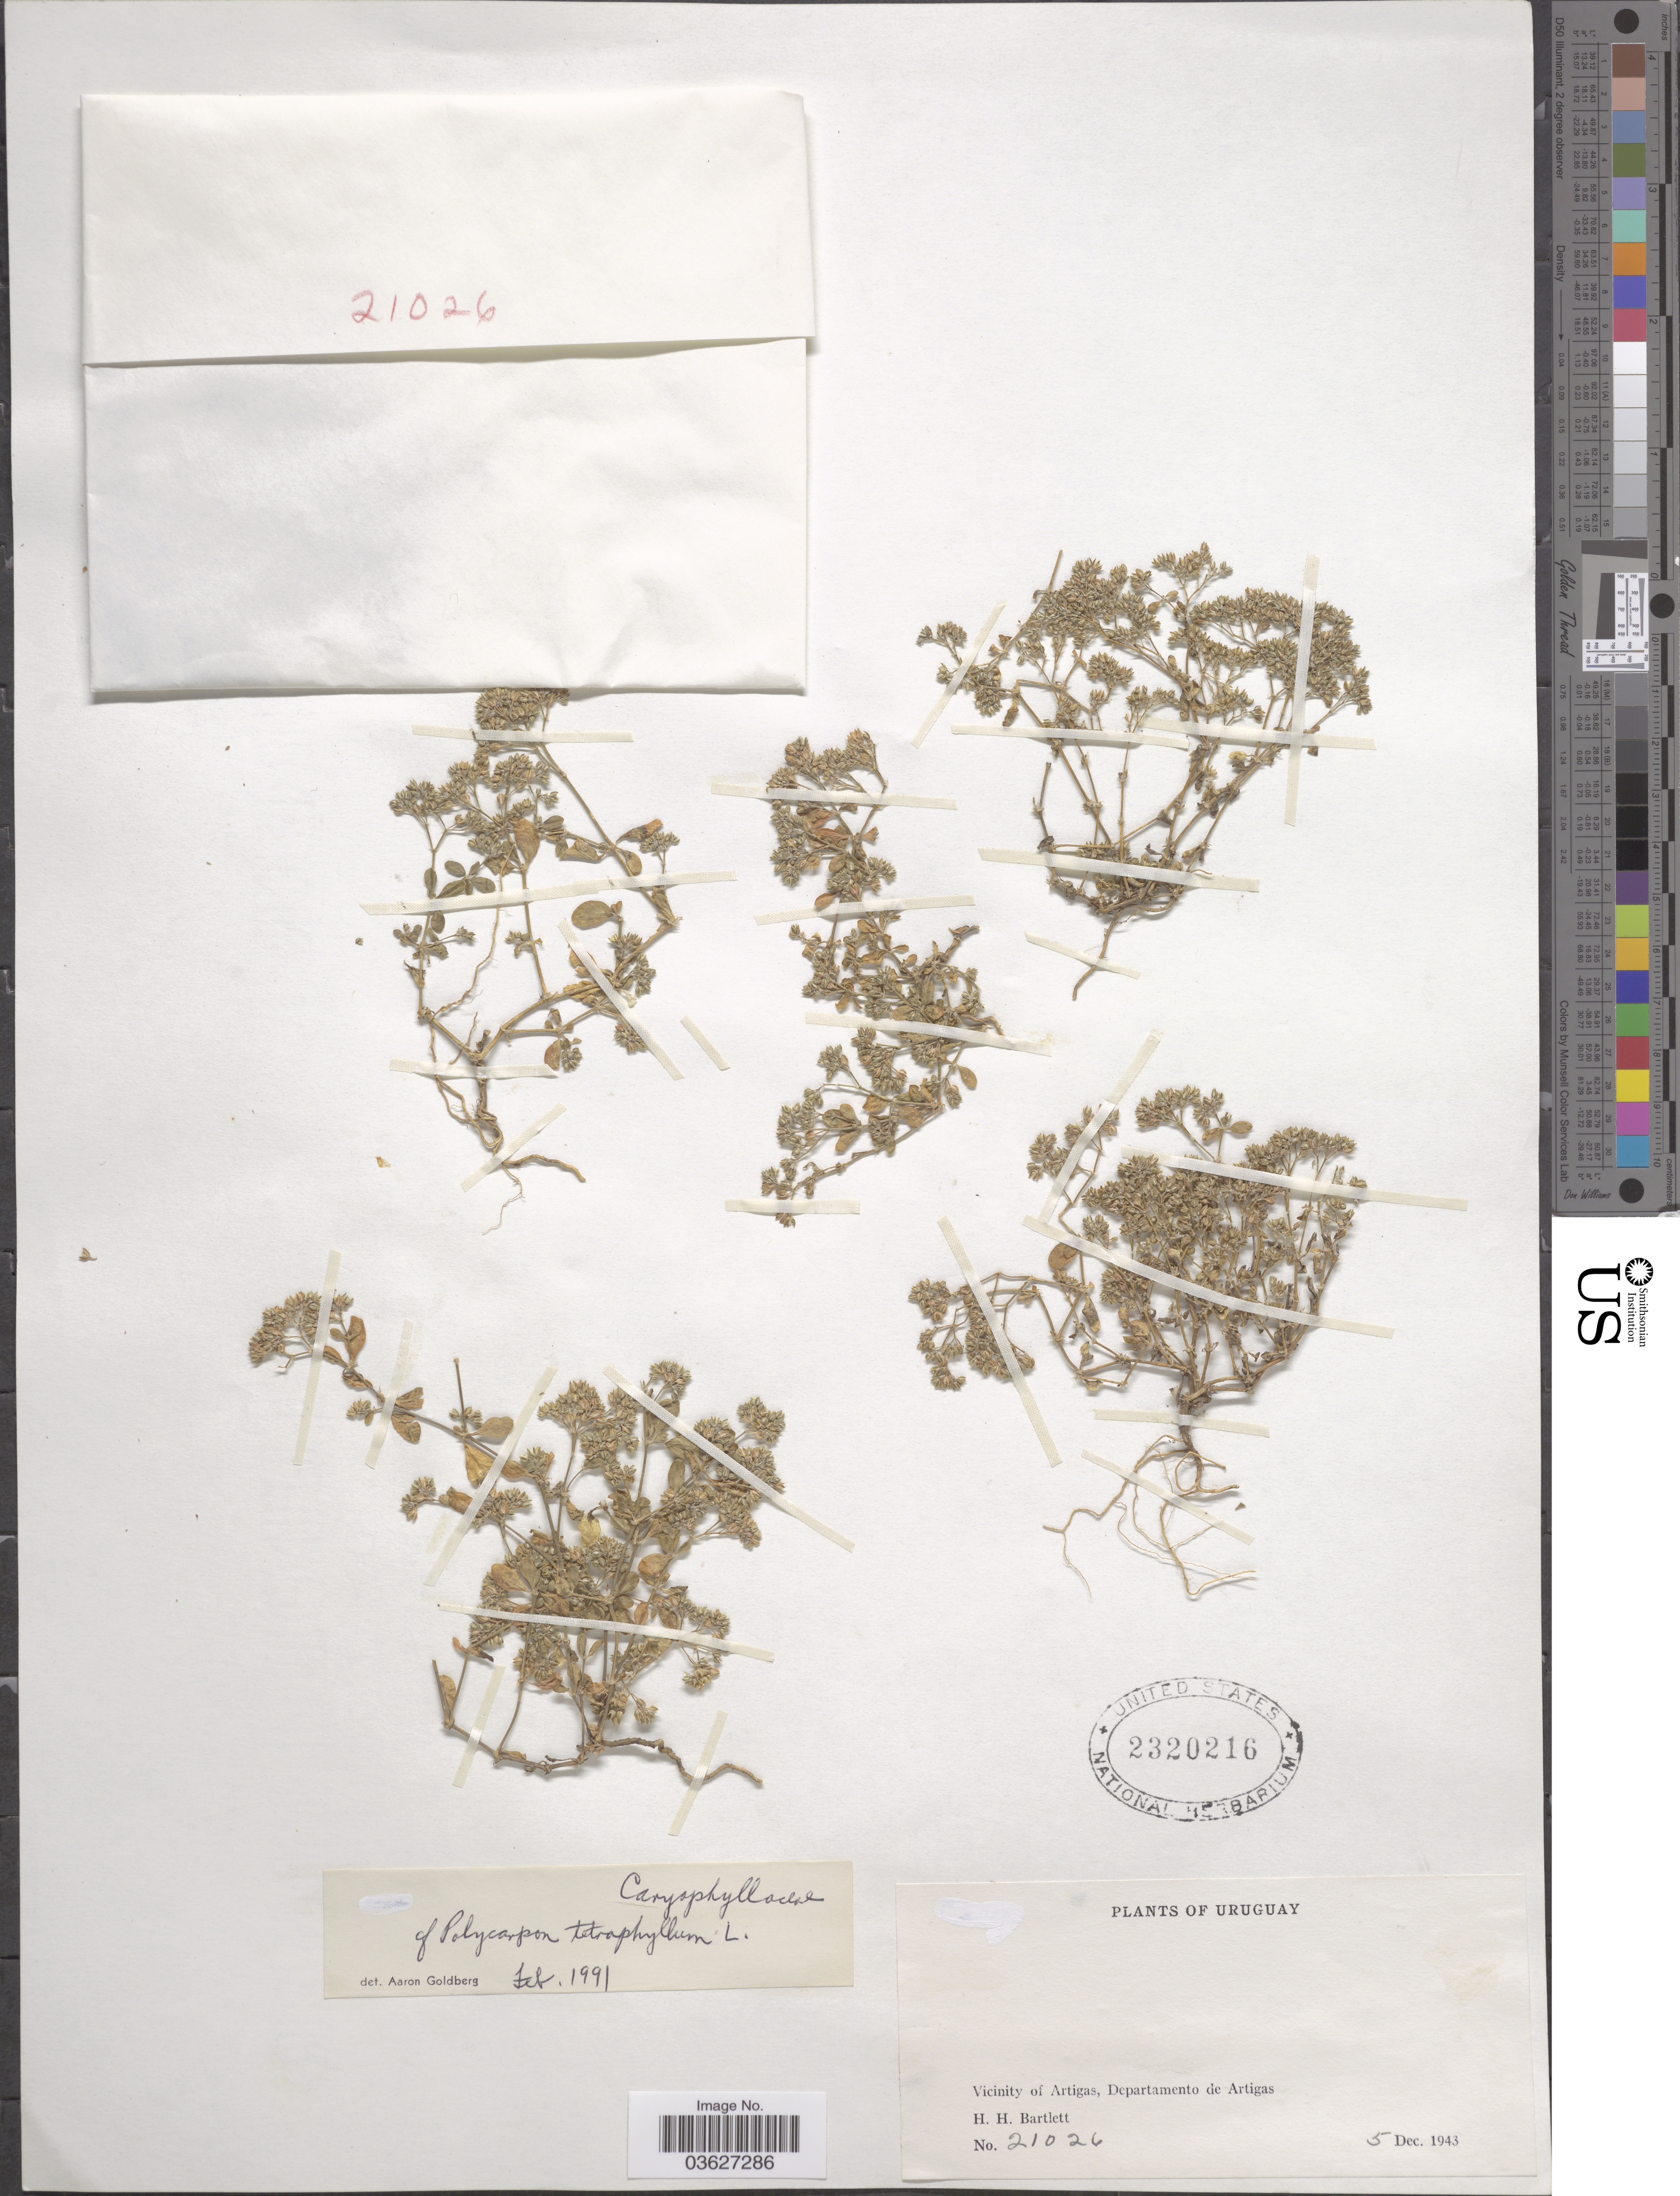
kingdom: Plantae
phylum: Tracheophyta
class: Magnoliopsida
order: Caryophyllales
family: Caryophyllaceae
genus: Polycarpon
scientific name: Polycarpon tetraphyllum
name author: (L.) L.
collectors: H. H. Bartlett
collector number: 21026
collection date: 1943-12-05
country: Uruguay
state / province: Artigas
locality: Vicinity of Artigas, Departamento de Artigas.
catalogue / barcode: US 2320216